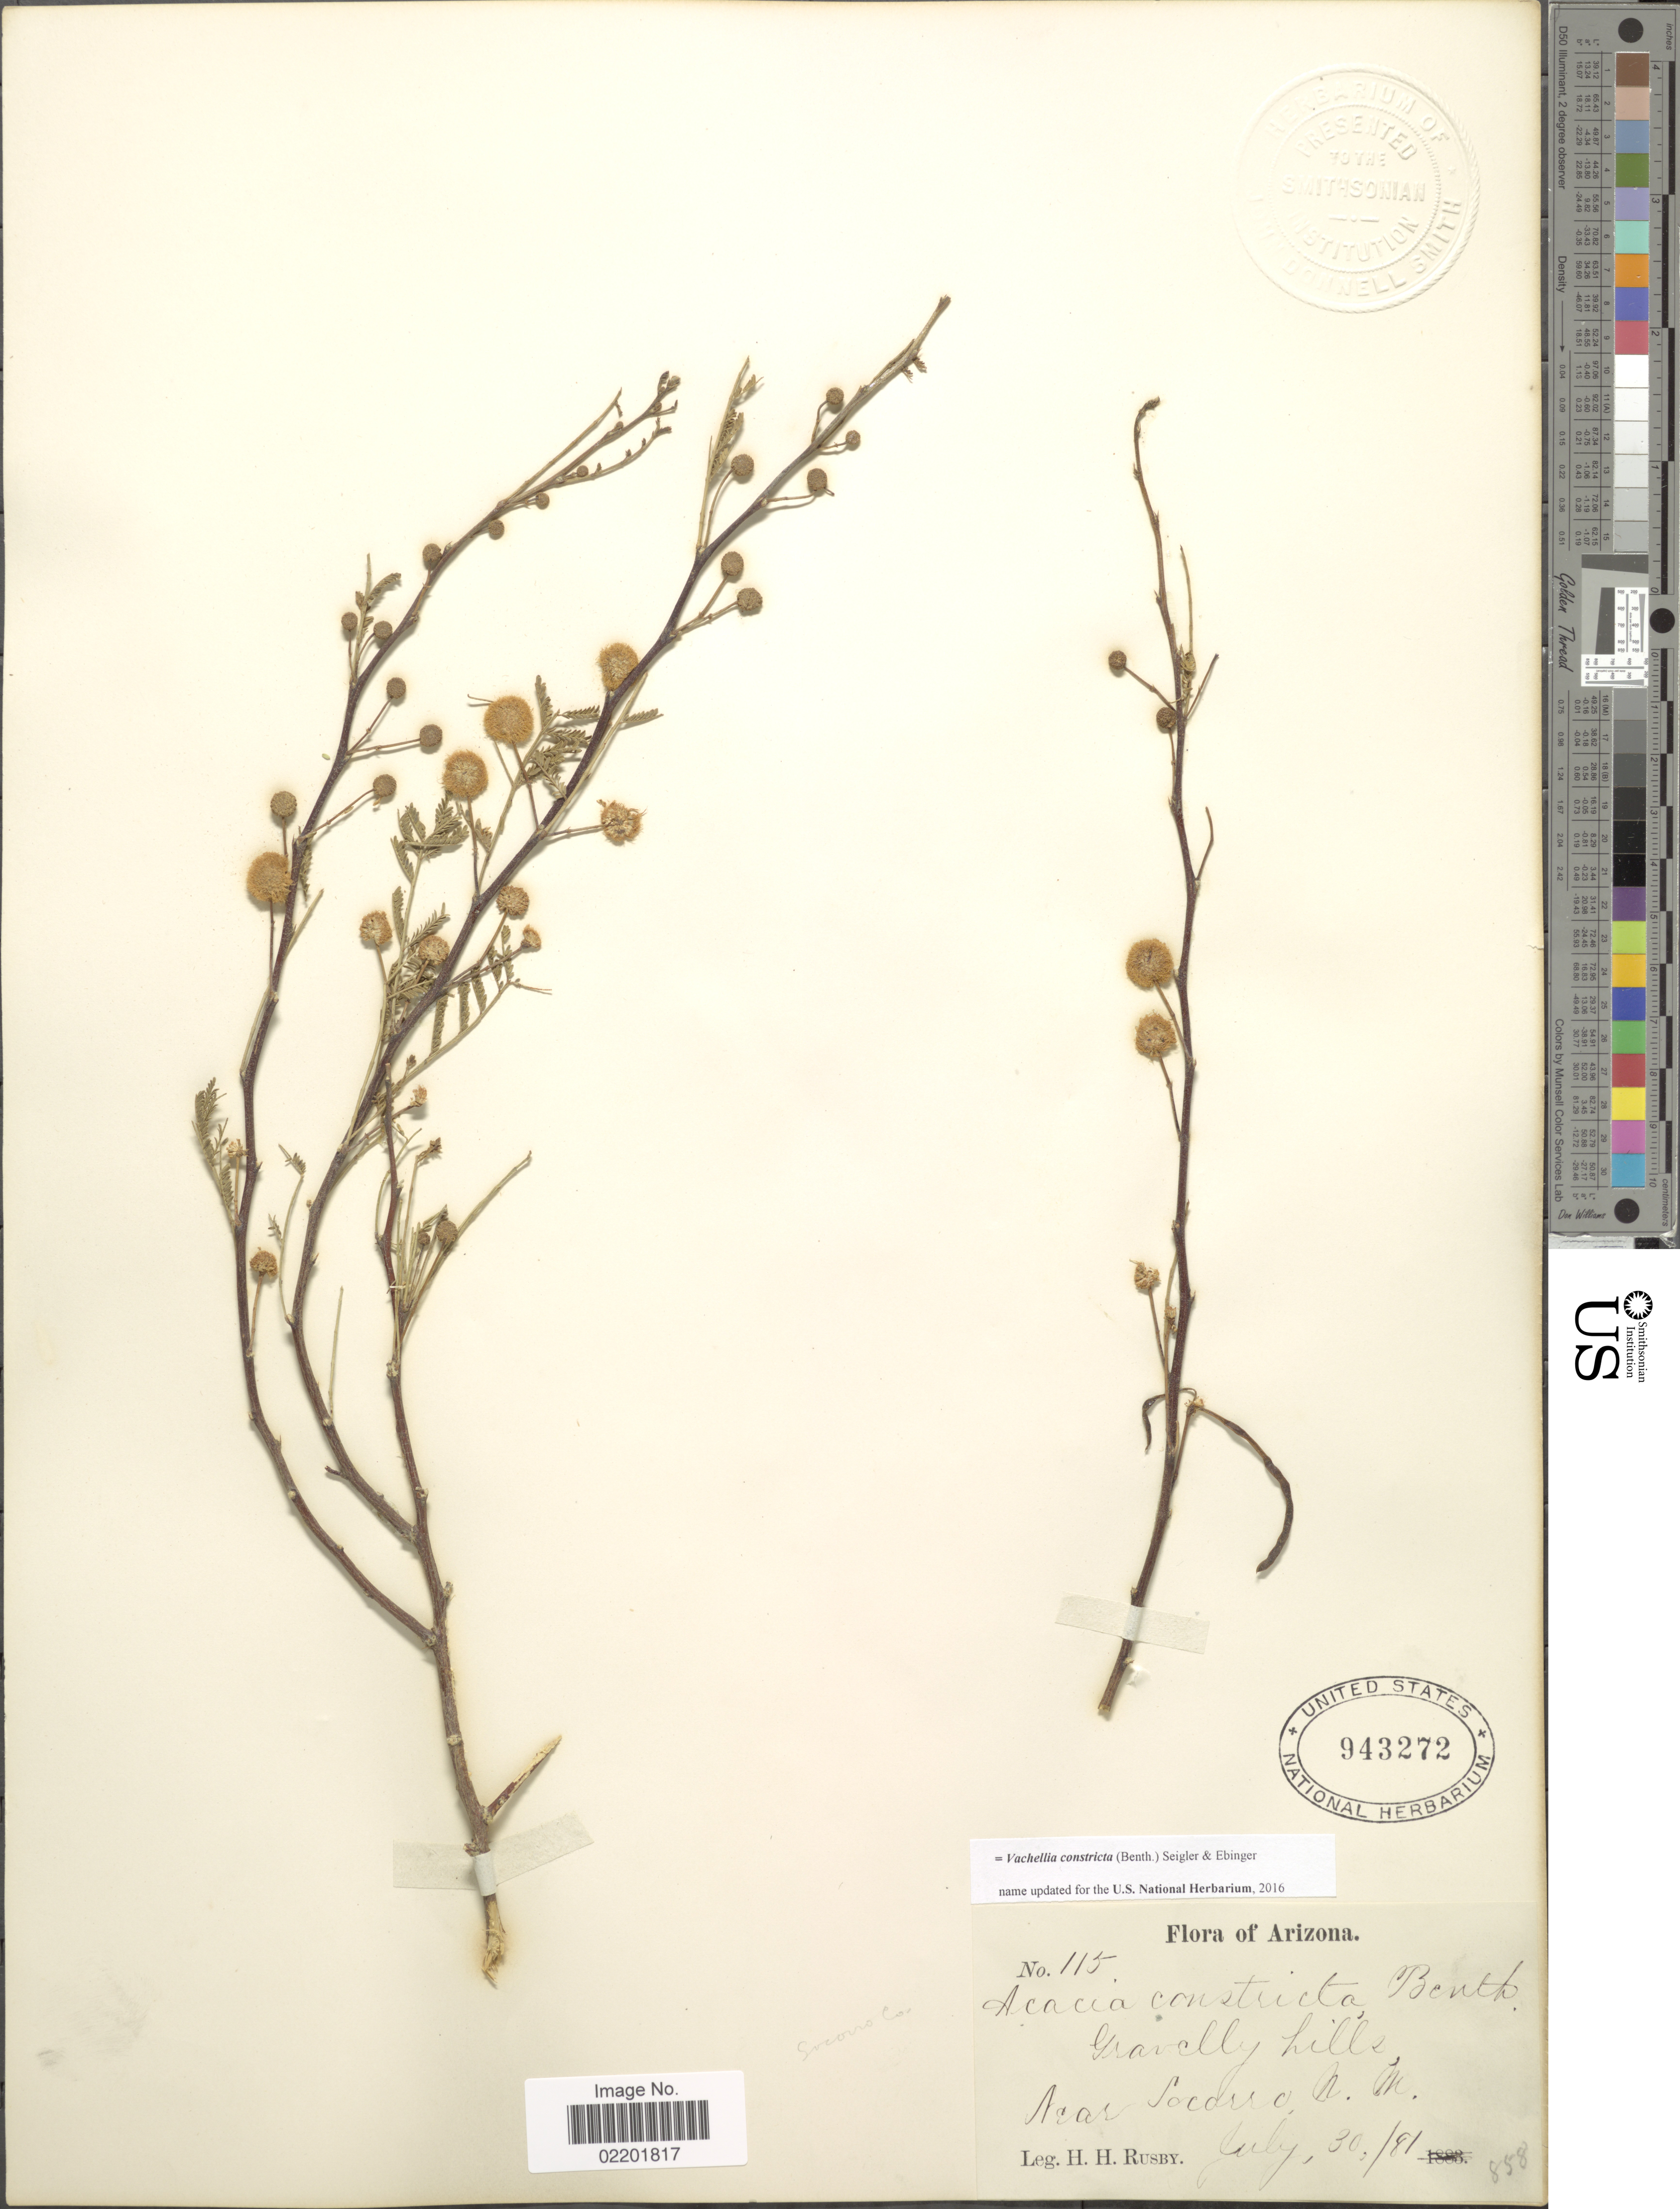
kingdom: Plantae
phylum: Tracheophyta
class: Magnoliopsida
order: Fabales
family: Fabaceae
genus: Vachellia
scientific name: Vachellia constricta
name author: (Benth.) Seigler & Ebinger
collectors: H. H. Rusby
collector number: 115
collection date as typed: Transcribed d/m/y: 30/7/81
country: United States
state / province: New Mexico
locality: Near Socorro, N. M.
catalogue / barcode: US 943272